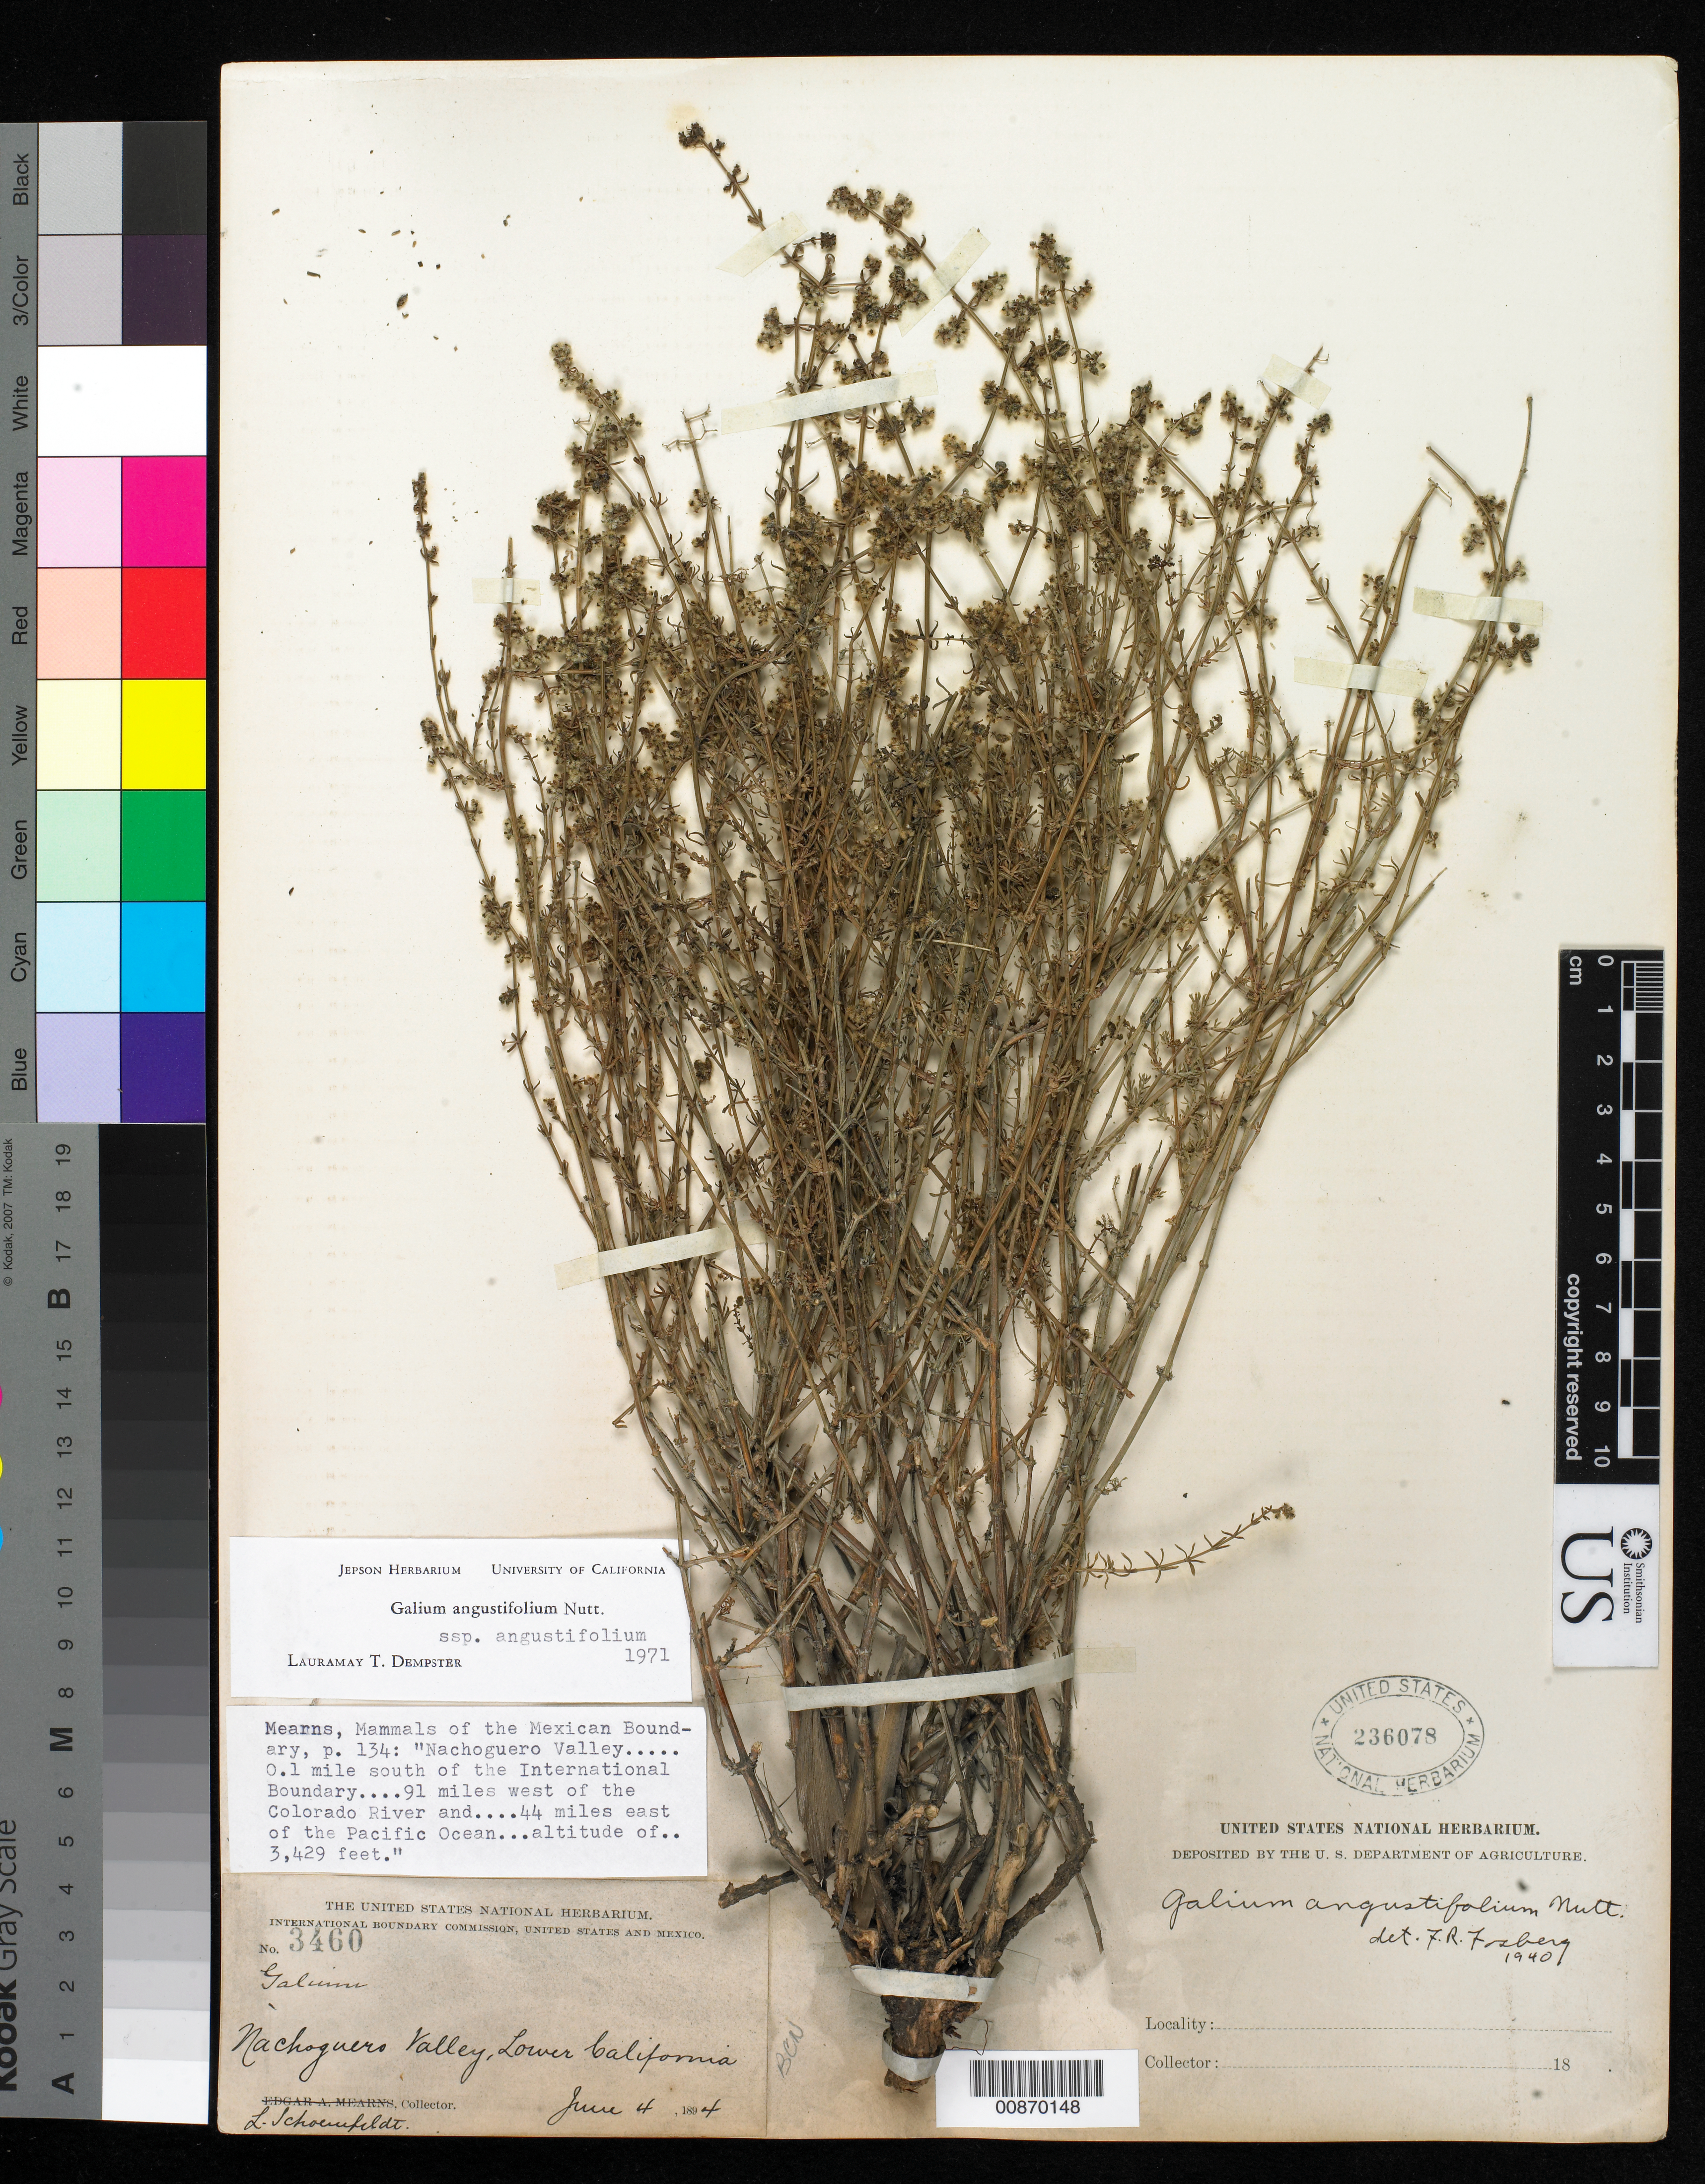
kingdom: Plantae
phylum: Tracheophyta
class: Magnoliopsida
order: Gentianales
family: Rubiaceae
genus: Galium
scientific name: Galium angustifolium subsp. angustifolium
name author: Nutt.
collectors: L. Schoenfeldt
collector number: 3460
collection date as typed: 04 Jun 1894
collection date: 1894-06-04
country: Mexico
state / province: Baja California Norte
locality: Nachoguero Valley, Baja California.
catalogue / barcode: US 236078